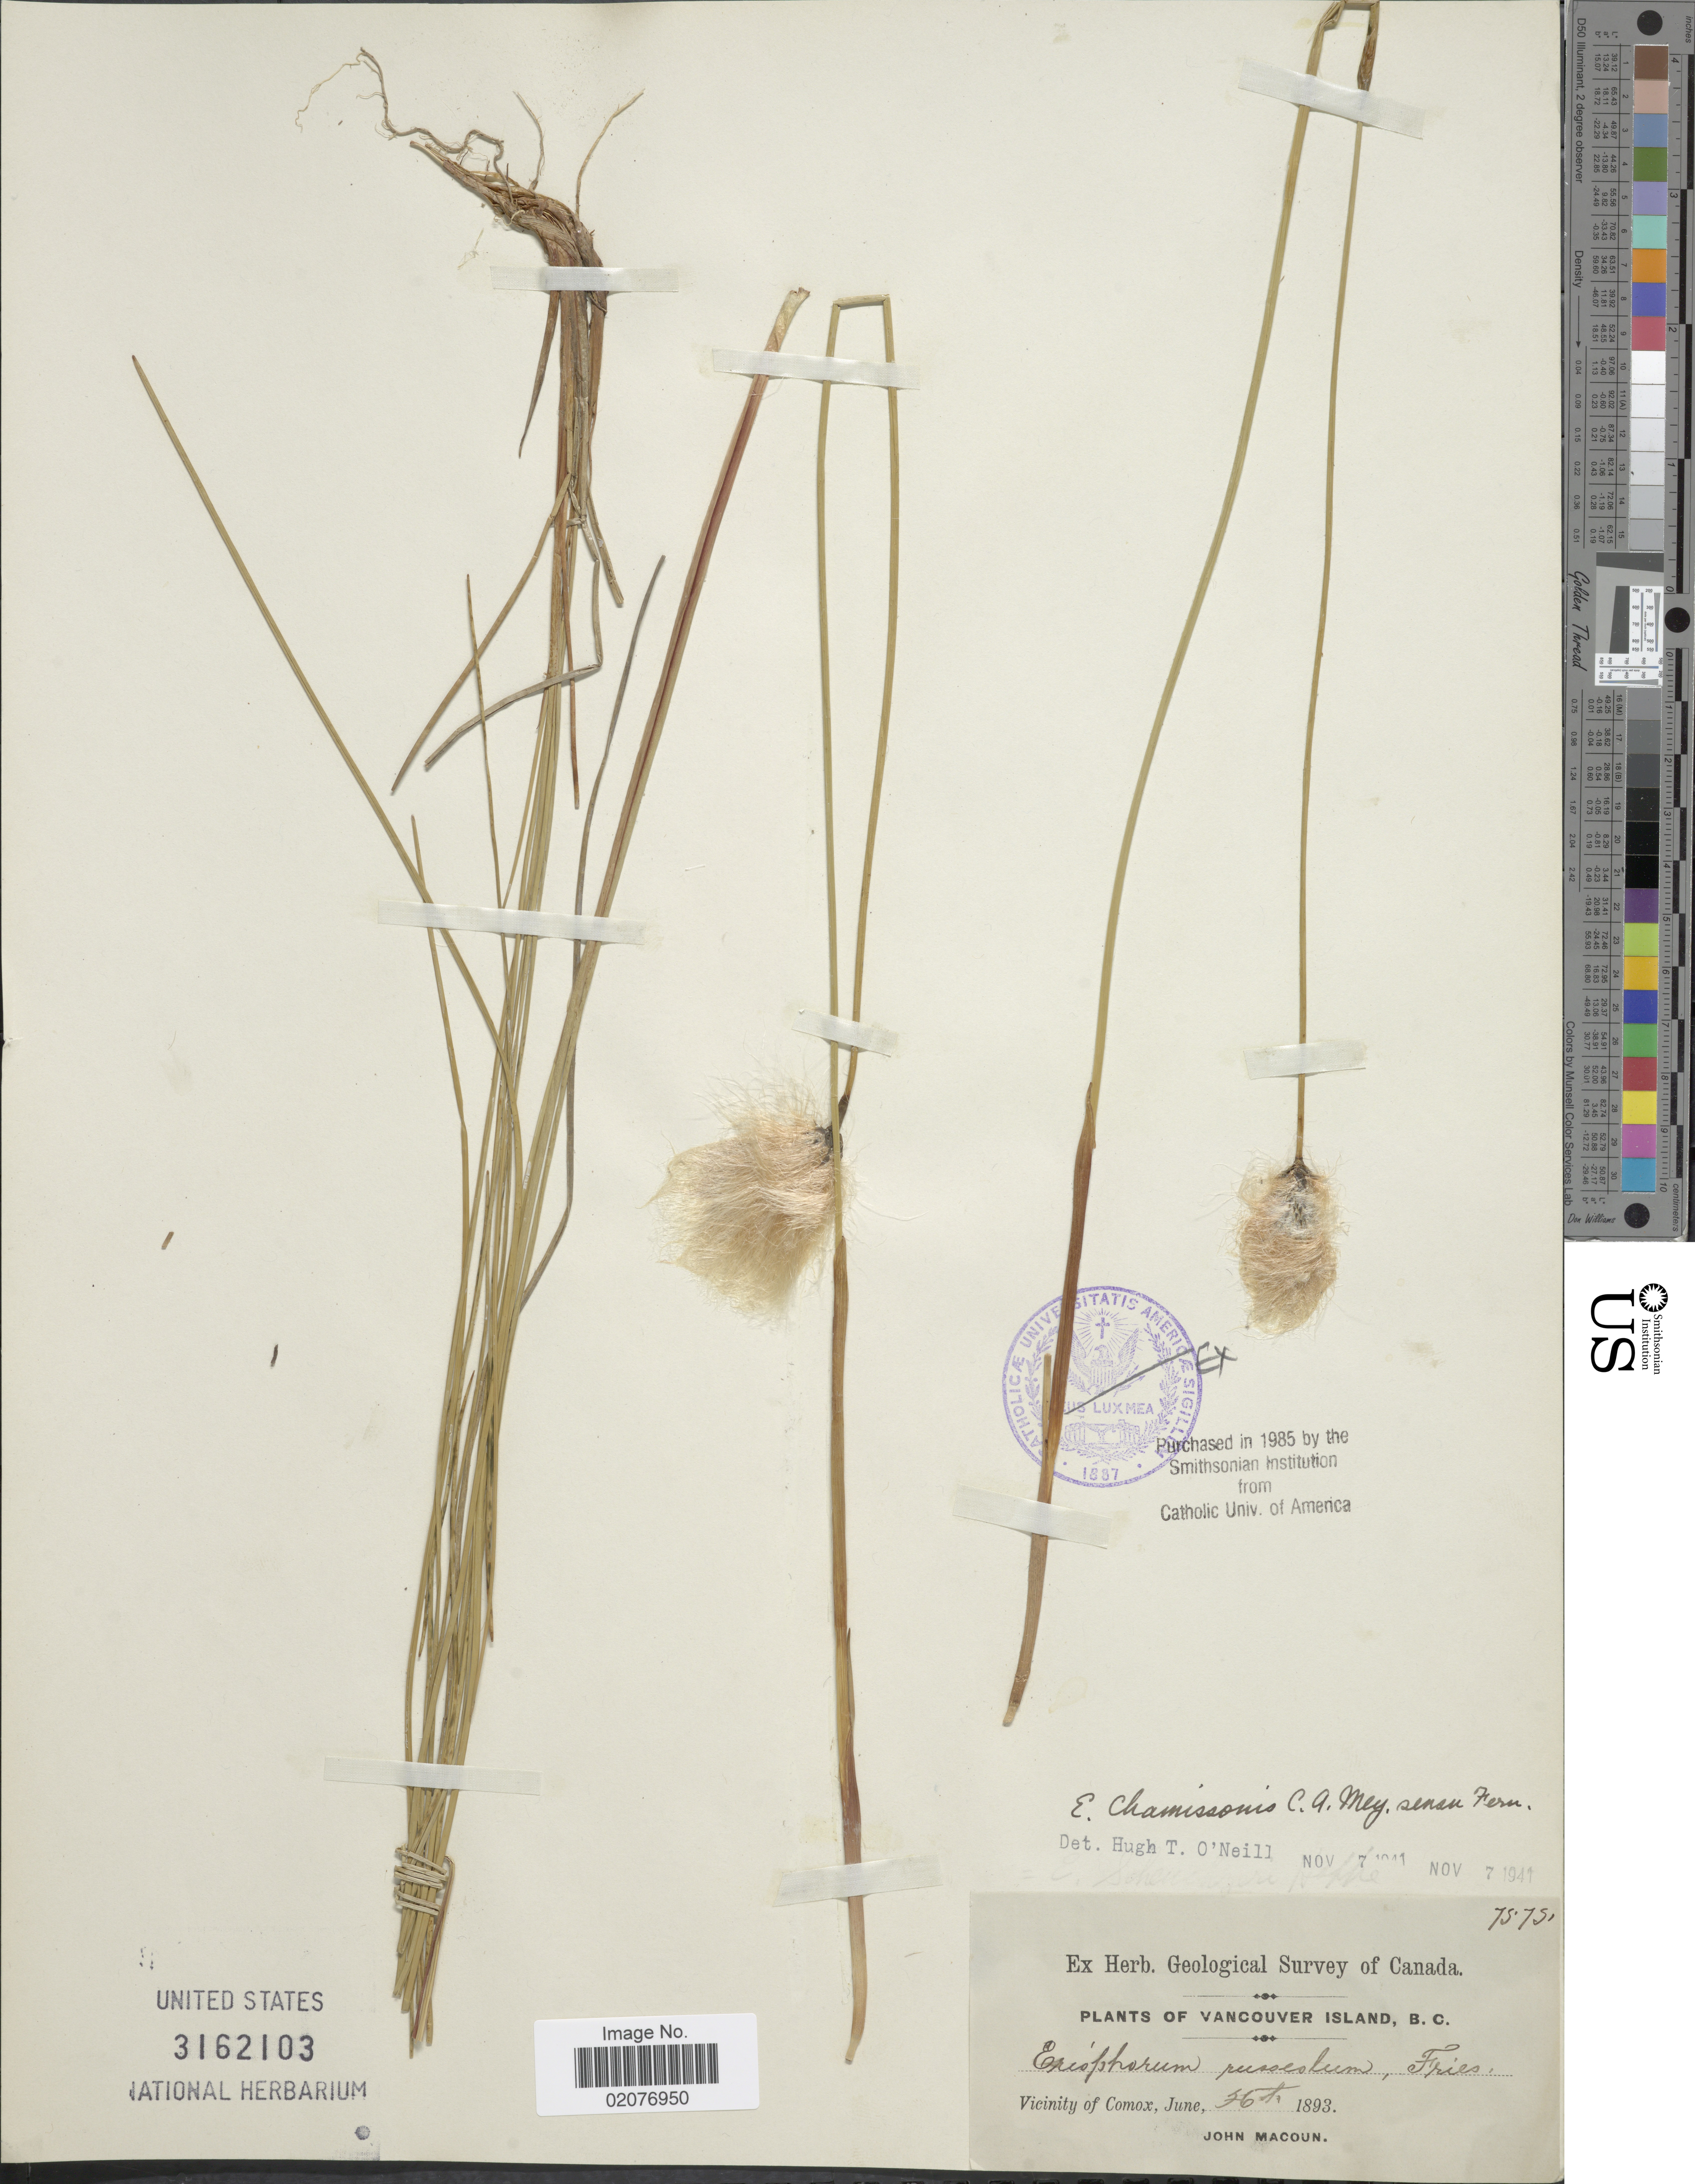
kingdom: Plantae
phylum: Tracheophyta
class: Liliopsida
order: Poales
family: Cyperaceae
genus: Eriophorum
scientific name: Eriophorum chamissonis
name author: C.A. Mey.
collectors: J. Macoun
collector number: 7575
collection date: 1893-06-26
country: Canada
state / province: British Columbia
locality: Vancouver Island, Viicnity of Comox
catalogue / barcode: US 3162103